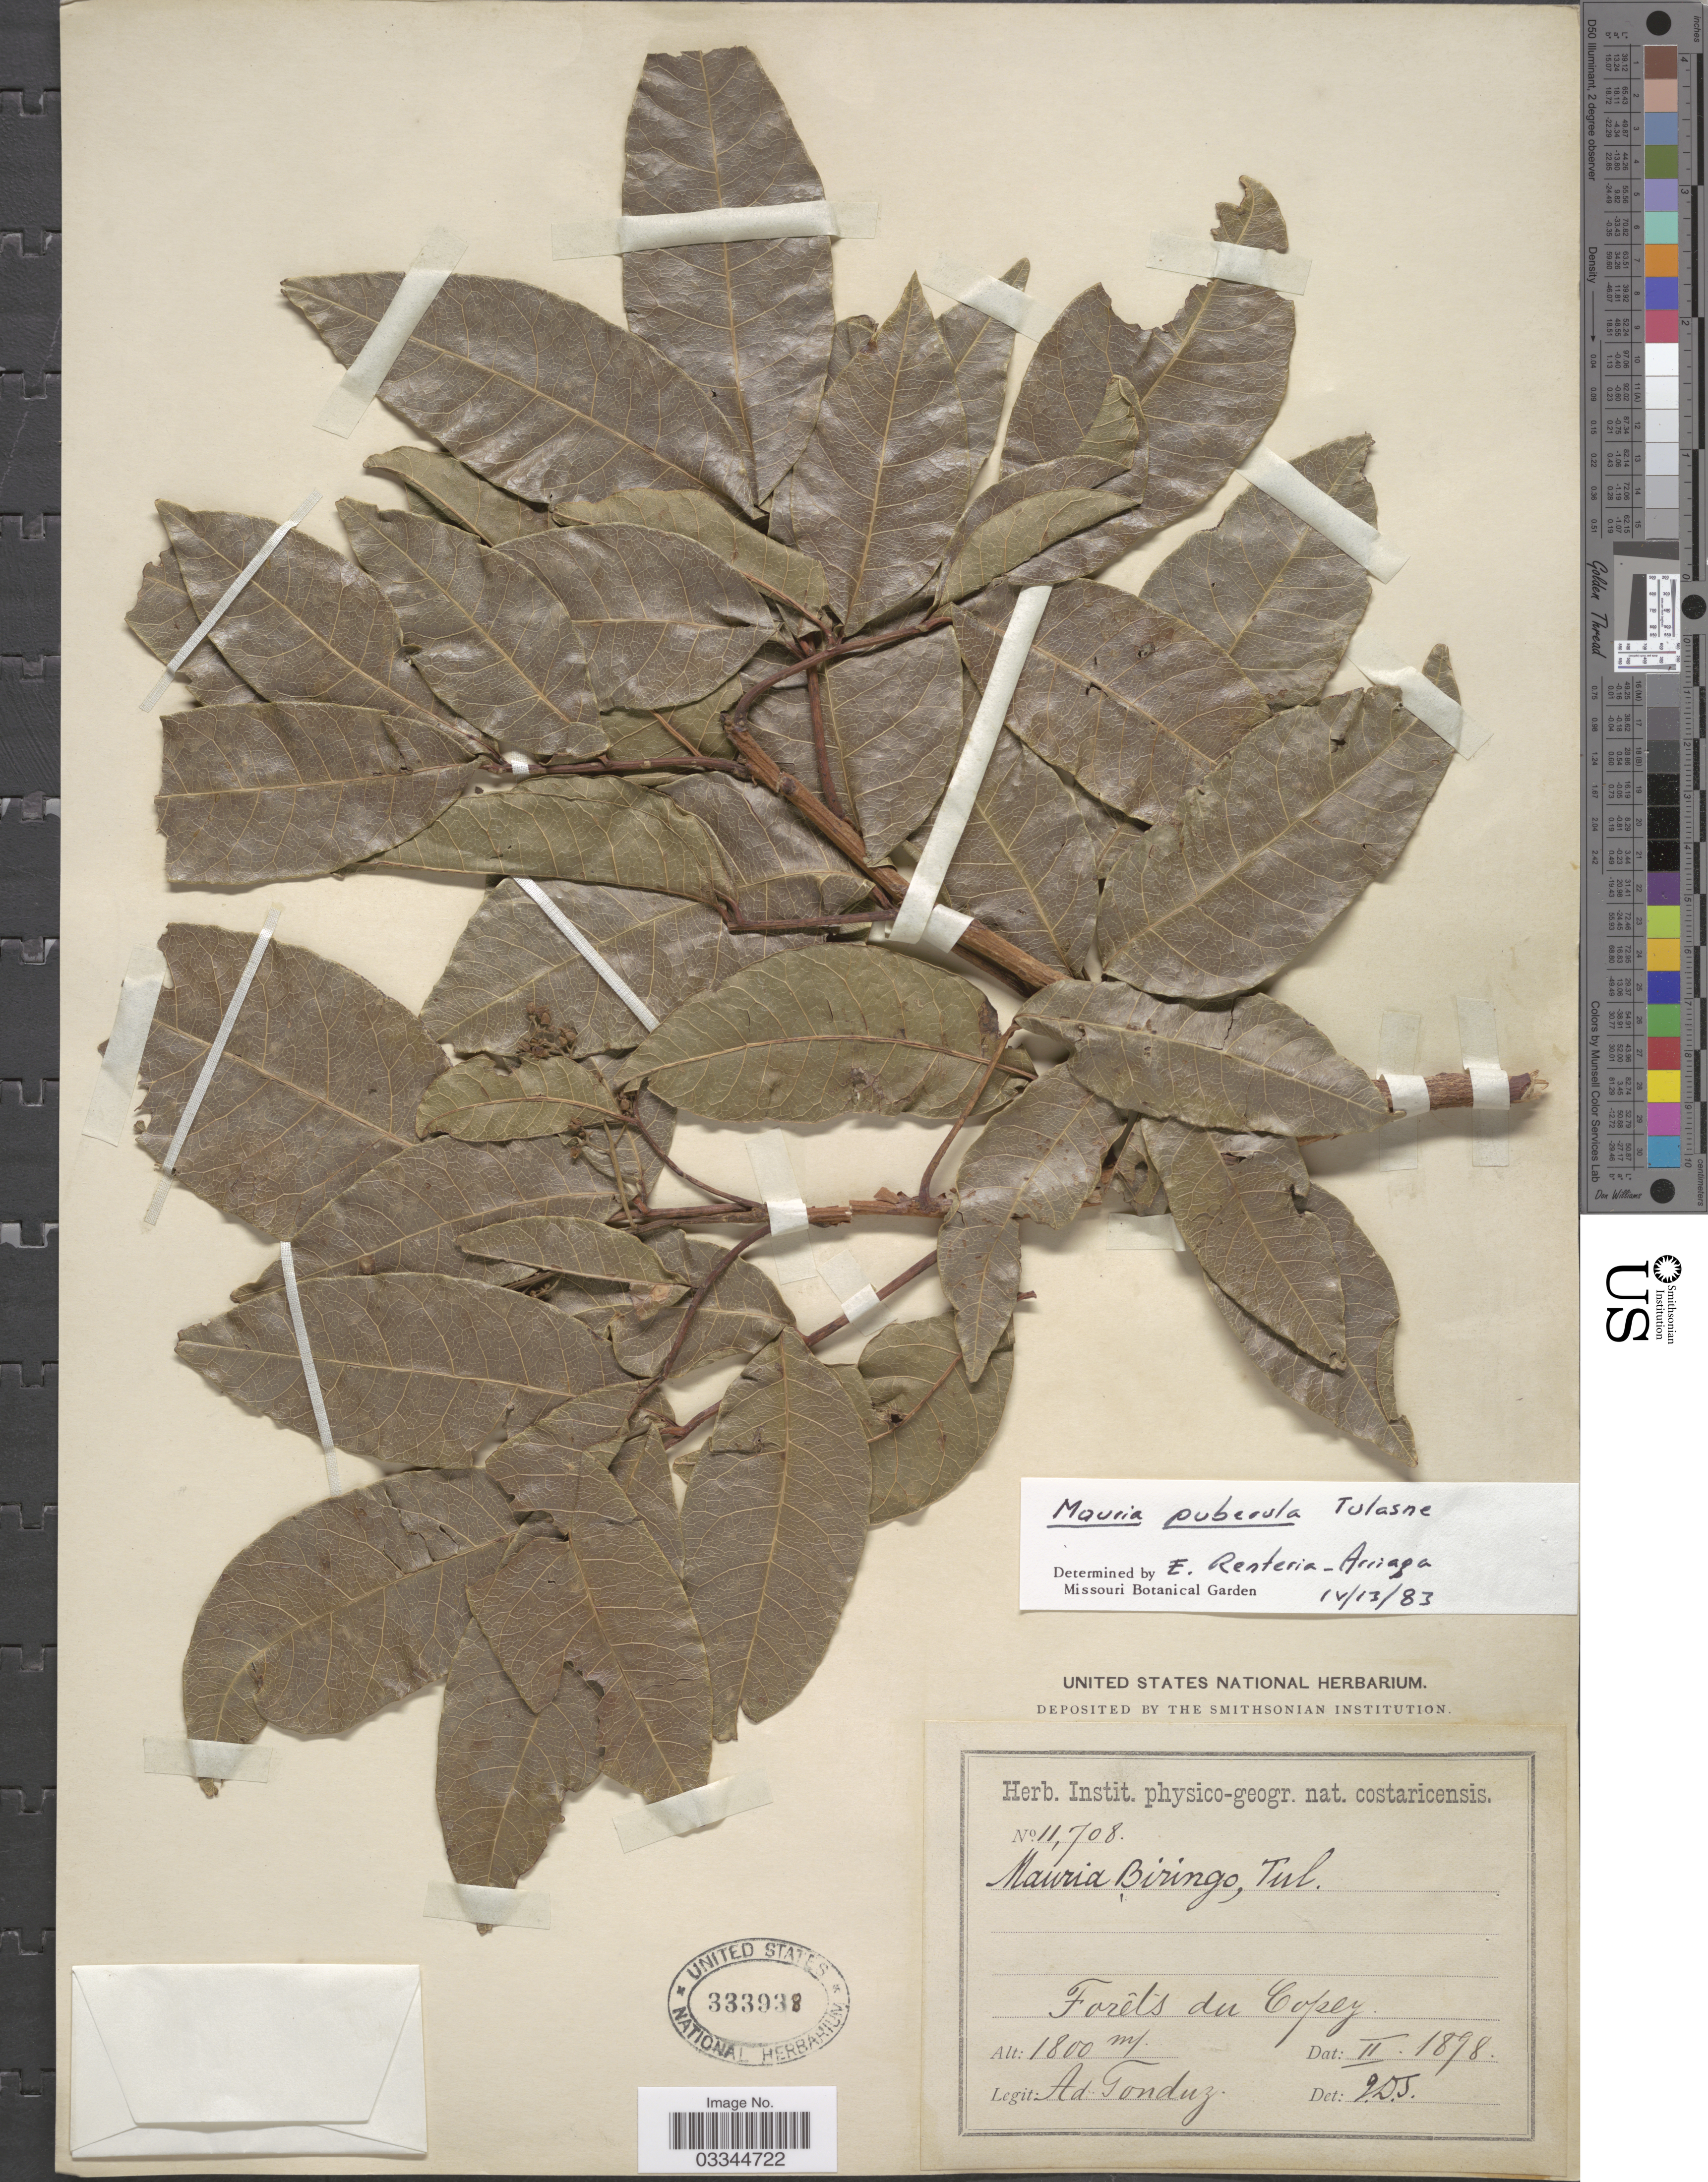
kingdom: Plantae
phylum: Tracheophyta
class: Magnoliopsida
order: Sapindales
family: Anacardiaceae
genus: Mauria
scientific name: Mauria puberula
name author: Tul.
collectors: A. Tonduz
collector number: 11708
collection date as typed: Transcribed d/m/y: /2/98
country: Costa Rica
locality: Forêts du Copey.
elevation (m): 1800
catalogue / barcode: US 333938